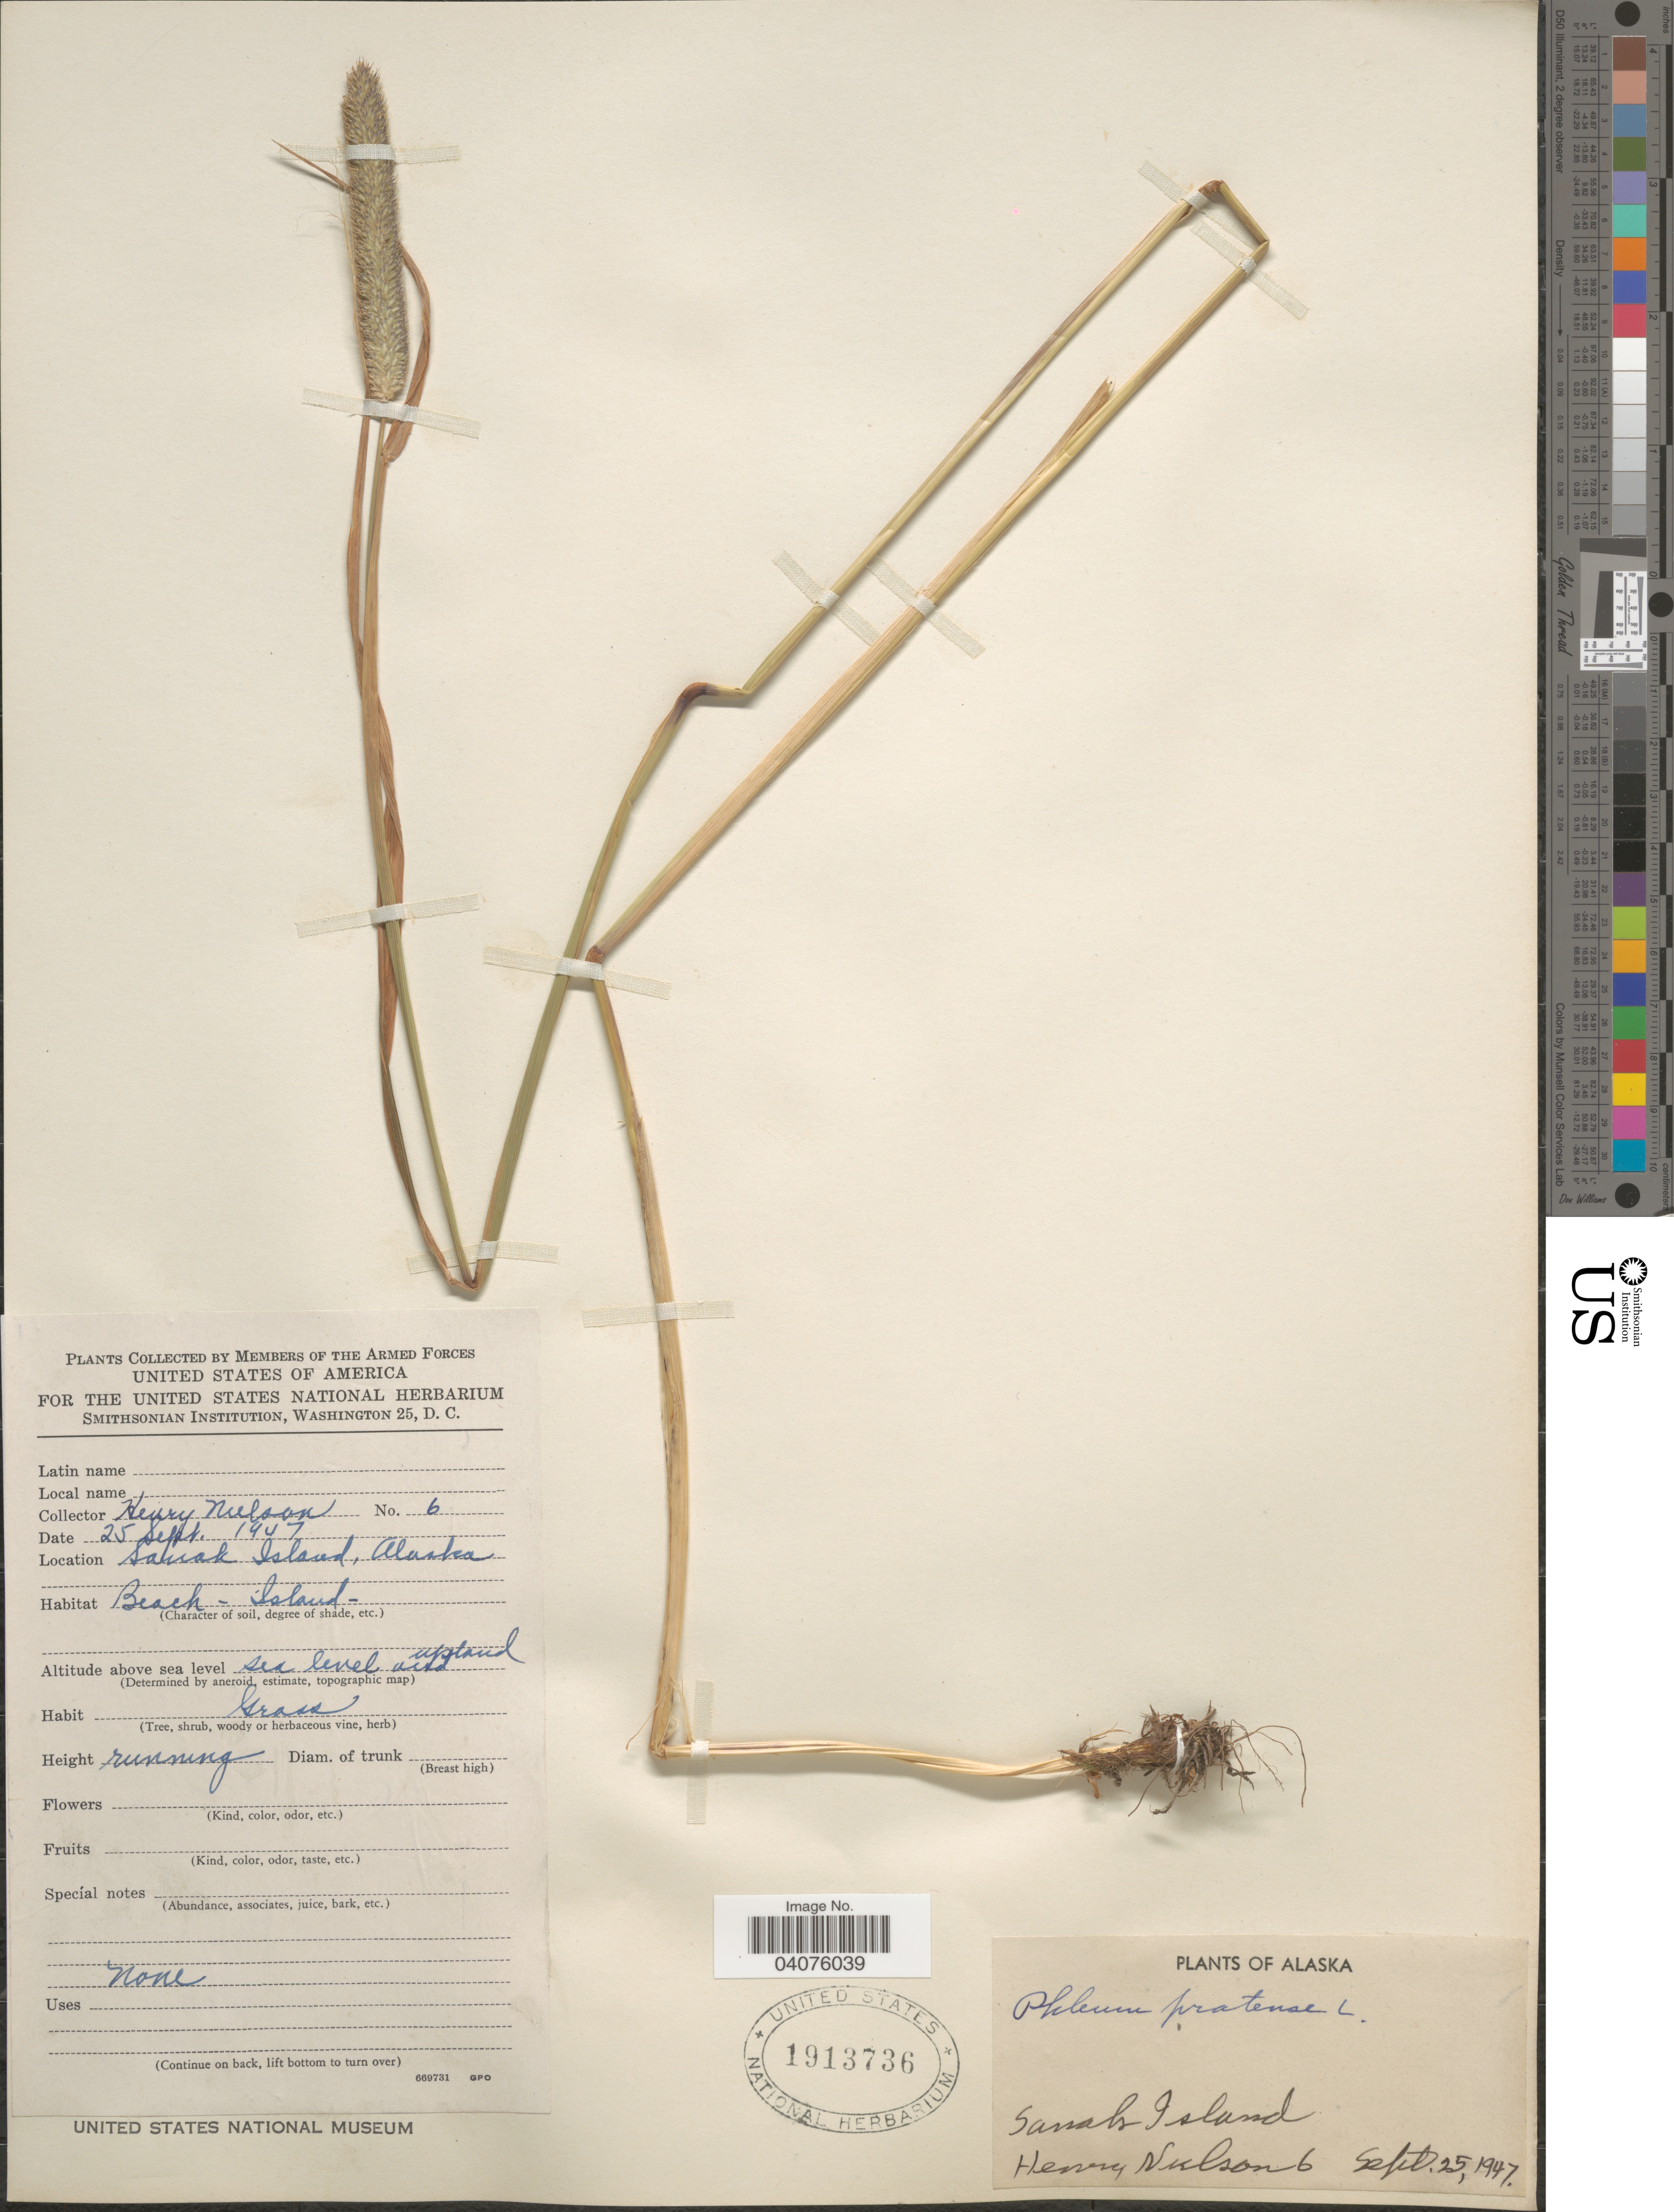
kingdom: Plantae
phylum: Tracheophyta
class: Liliopsida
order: Poales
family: Poaceae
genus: Phleum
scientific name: Phleum pratense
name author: L.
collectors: H. Nielson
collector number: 6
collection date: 1947-09-25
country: United States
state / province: Alaska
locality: Sanak Island. Beach - Island.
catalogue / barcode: US 1913736